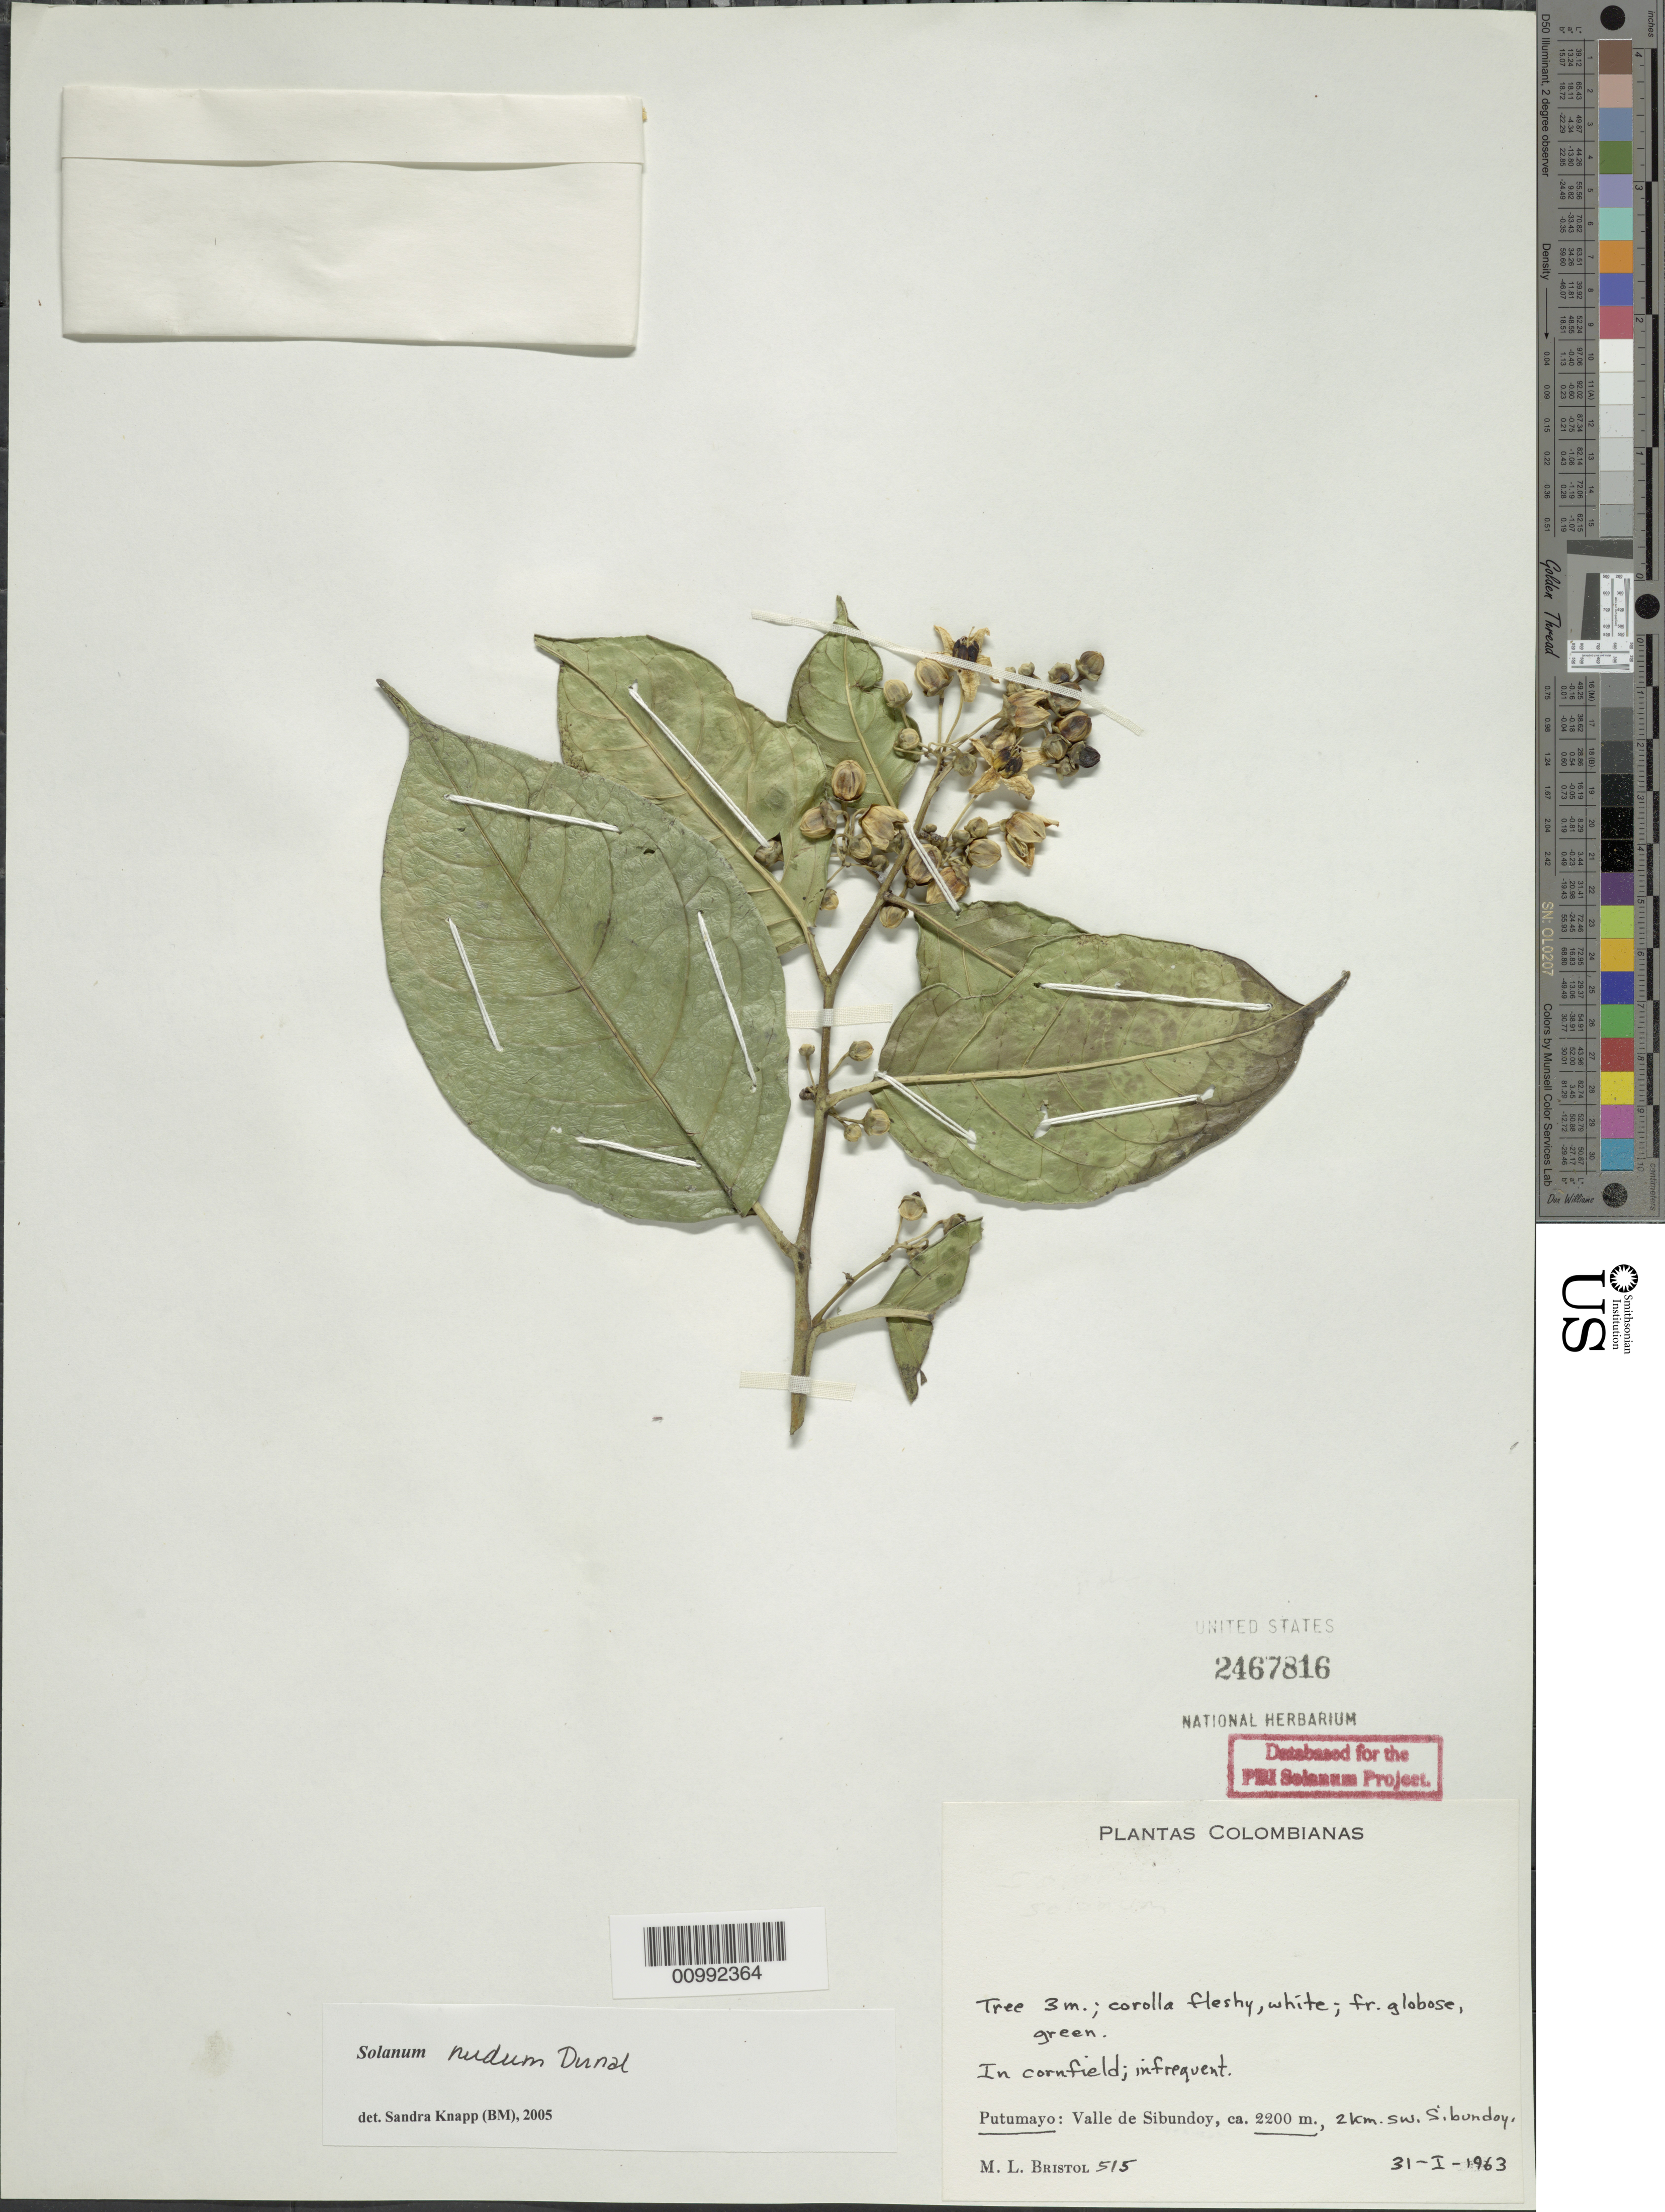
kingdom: Plantae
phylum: Tracheophyta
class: Magnoliopsida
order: Solanales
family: Solanaceae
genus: Solanum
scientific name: Solanum nudum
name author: Dunal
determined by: Knapp, S. D.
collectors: M. L. Bristol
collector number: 515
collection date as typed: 31 Jan 1963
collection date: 1963-01-31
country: Colombia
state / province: Putumayo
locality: Valle de Sibundoy, 2 km SW Sibundoy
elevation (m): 2200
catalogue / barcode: US 2467816